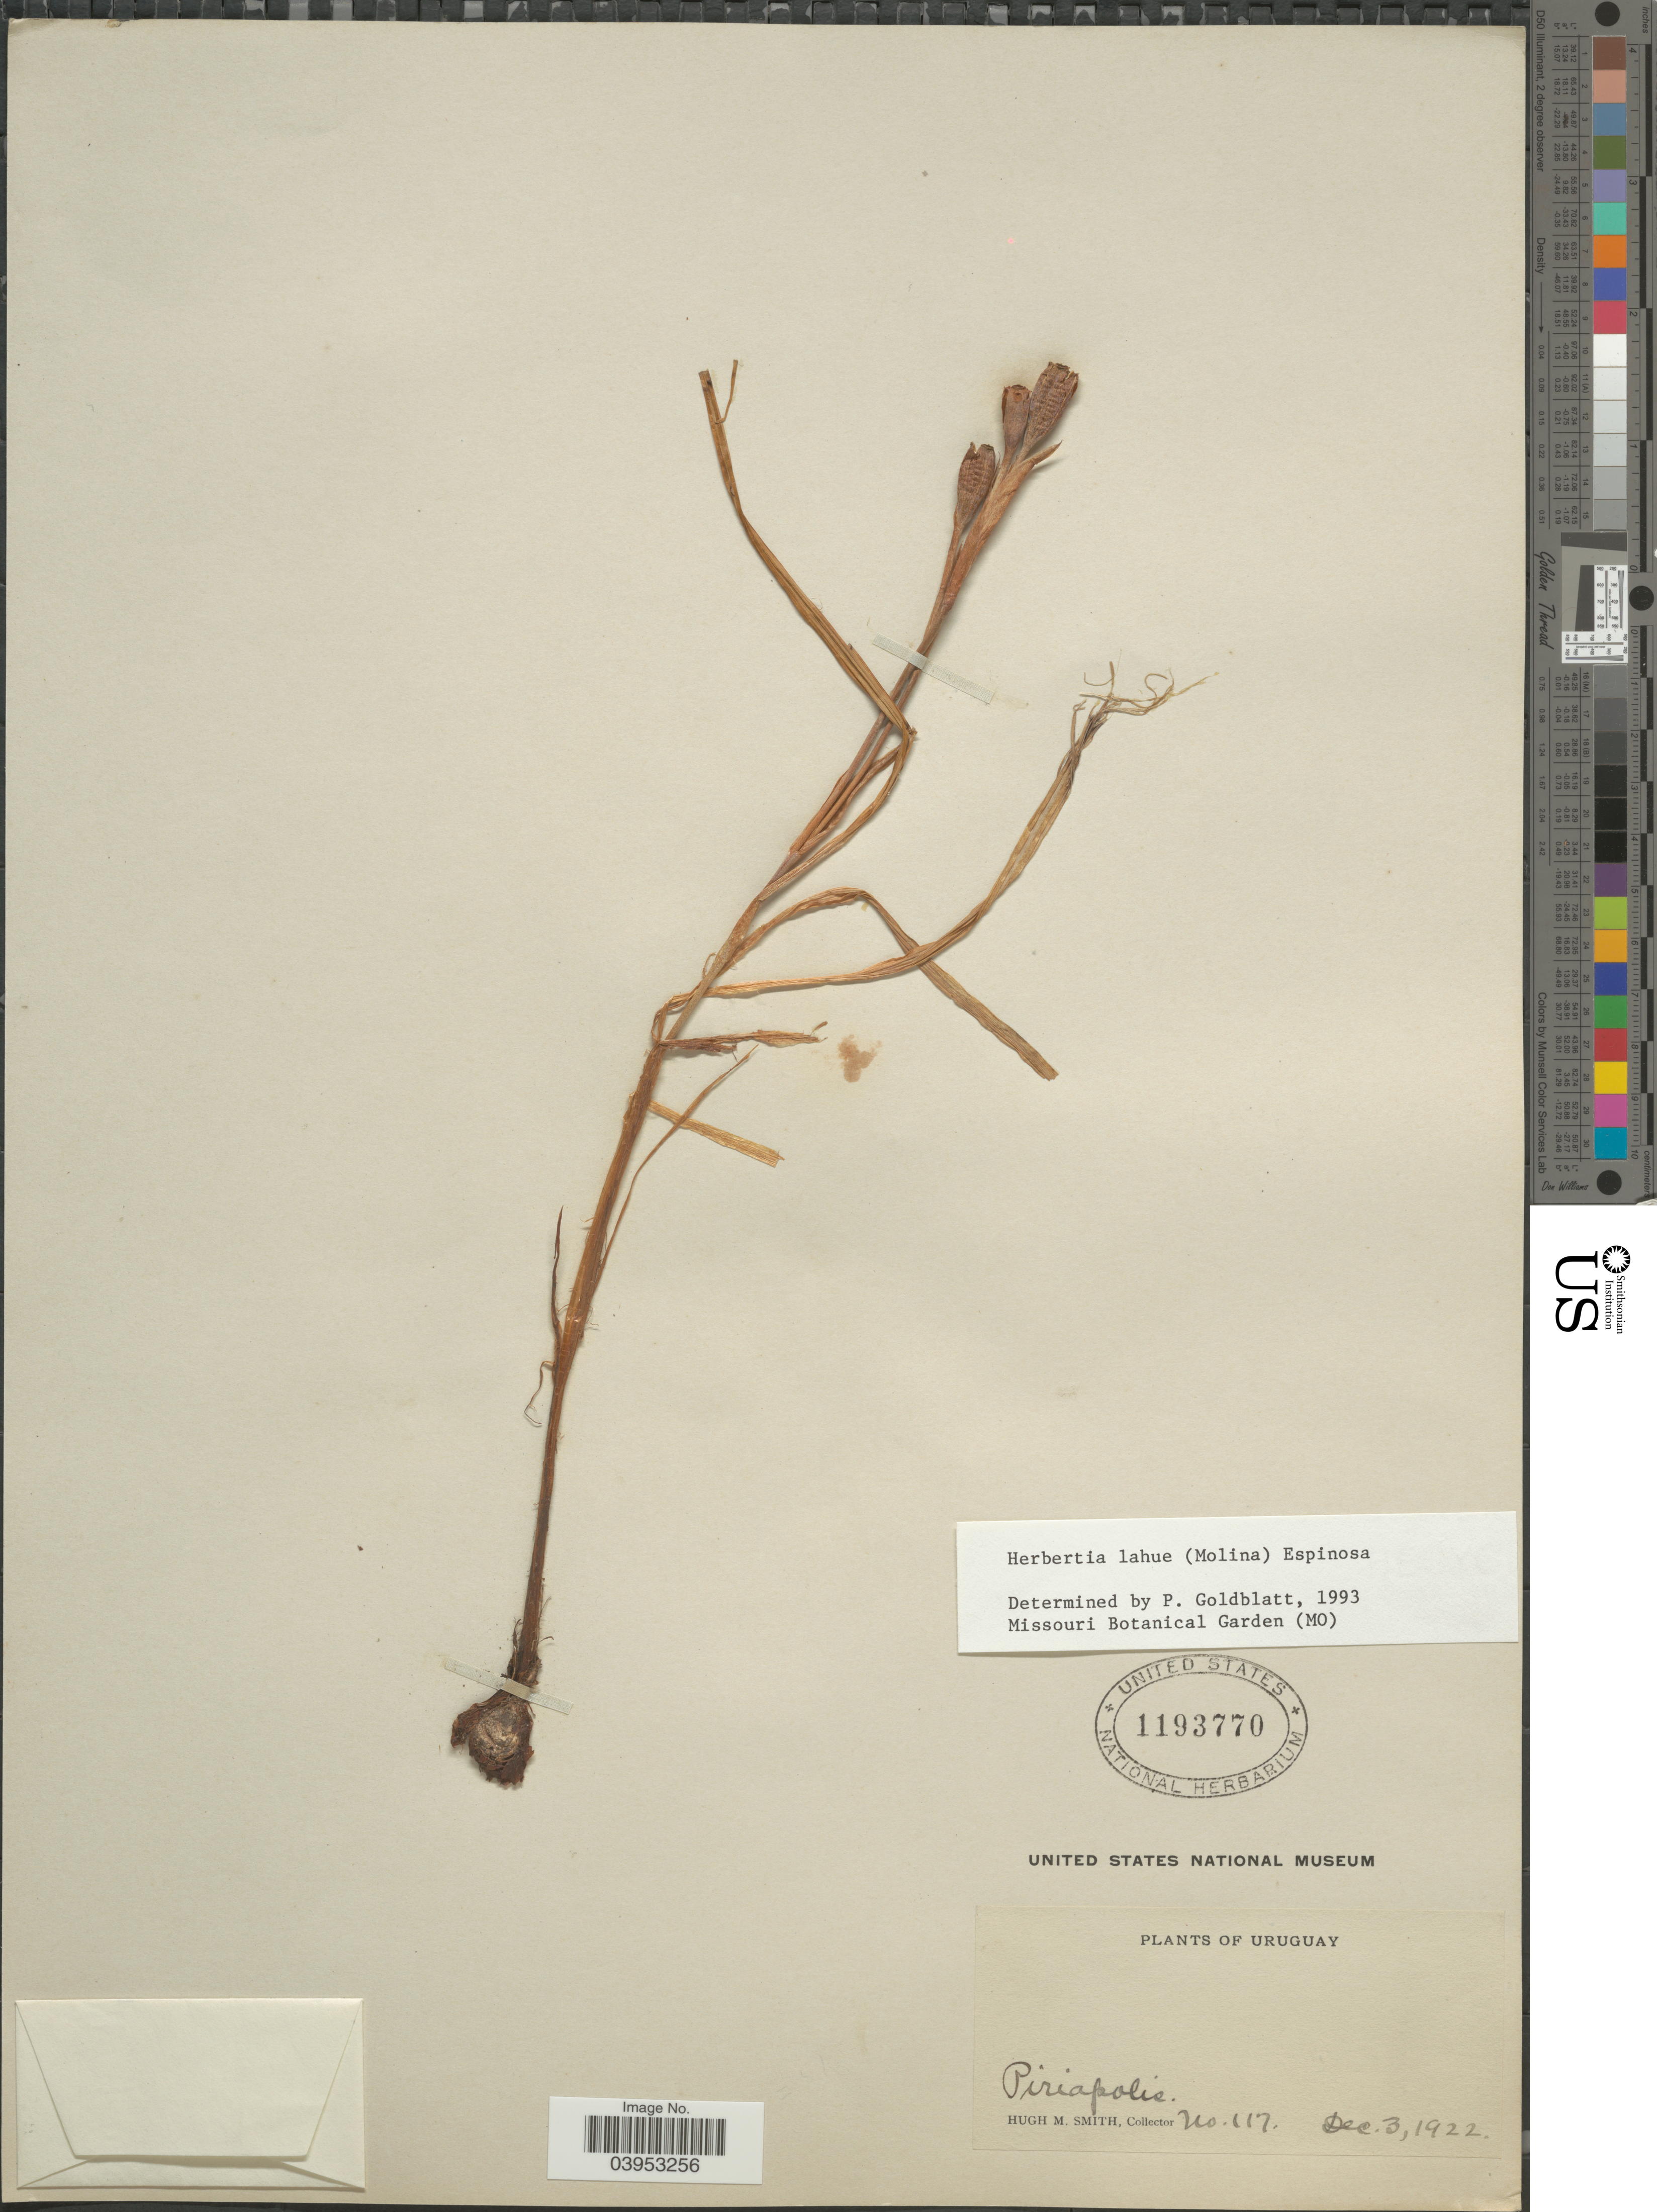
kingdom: Plantae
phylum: Tracheophyta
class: Liliopsida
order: Asparagales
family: Iridaceae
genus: Herbertia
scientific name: Herbertia lahue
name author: (Molina) Goldblatt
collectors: H. M. Smith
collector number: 117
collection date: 1922-12-03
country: Uruguay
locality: Piriapolis.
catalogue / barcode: US 1193770